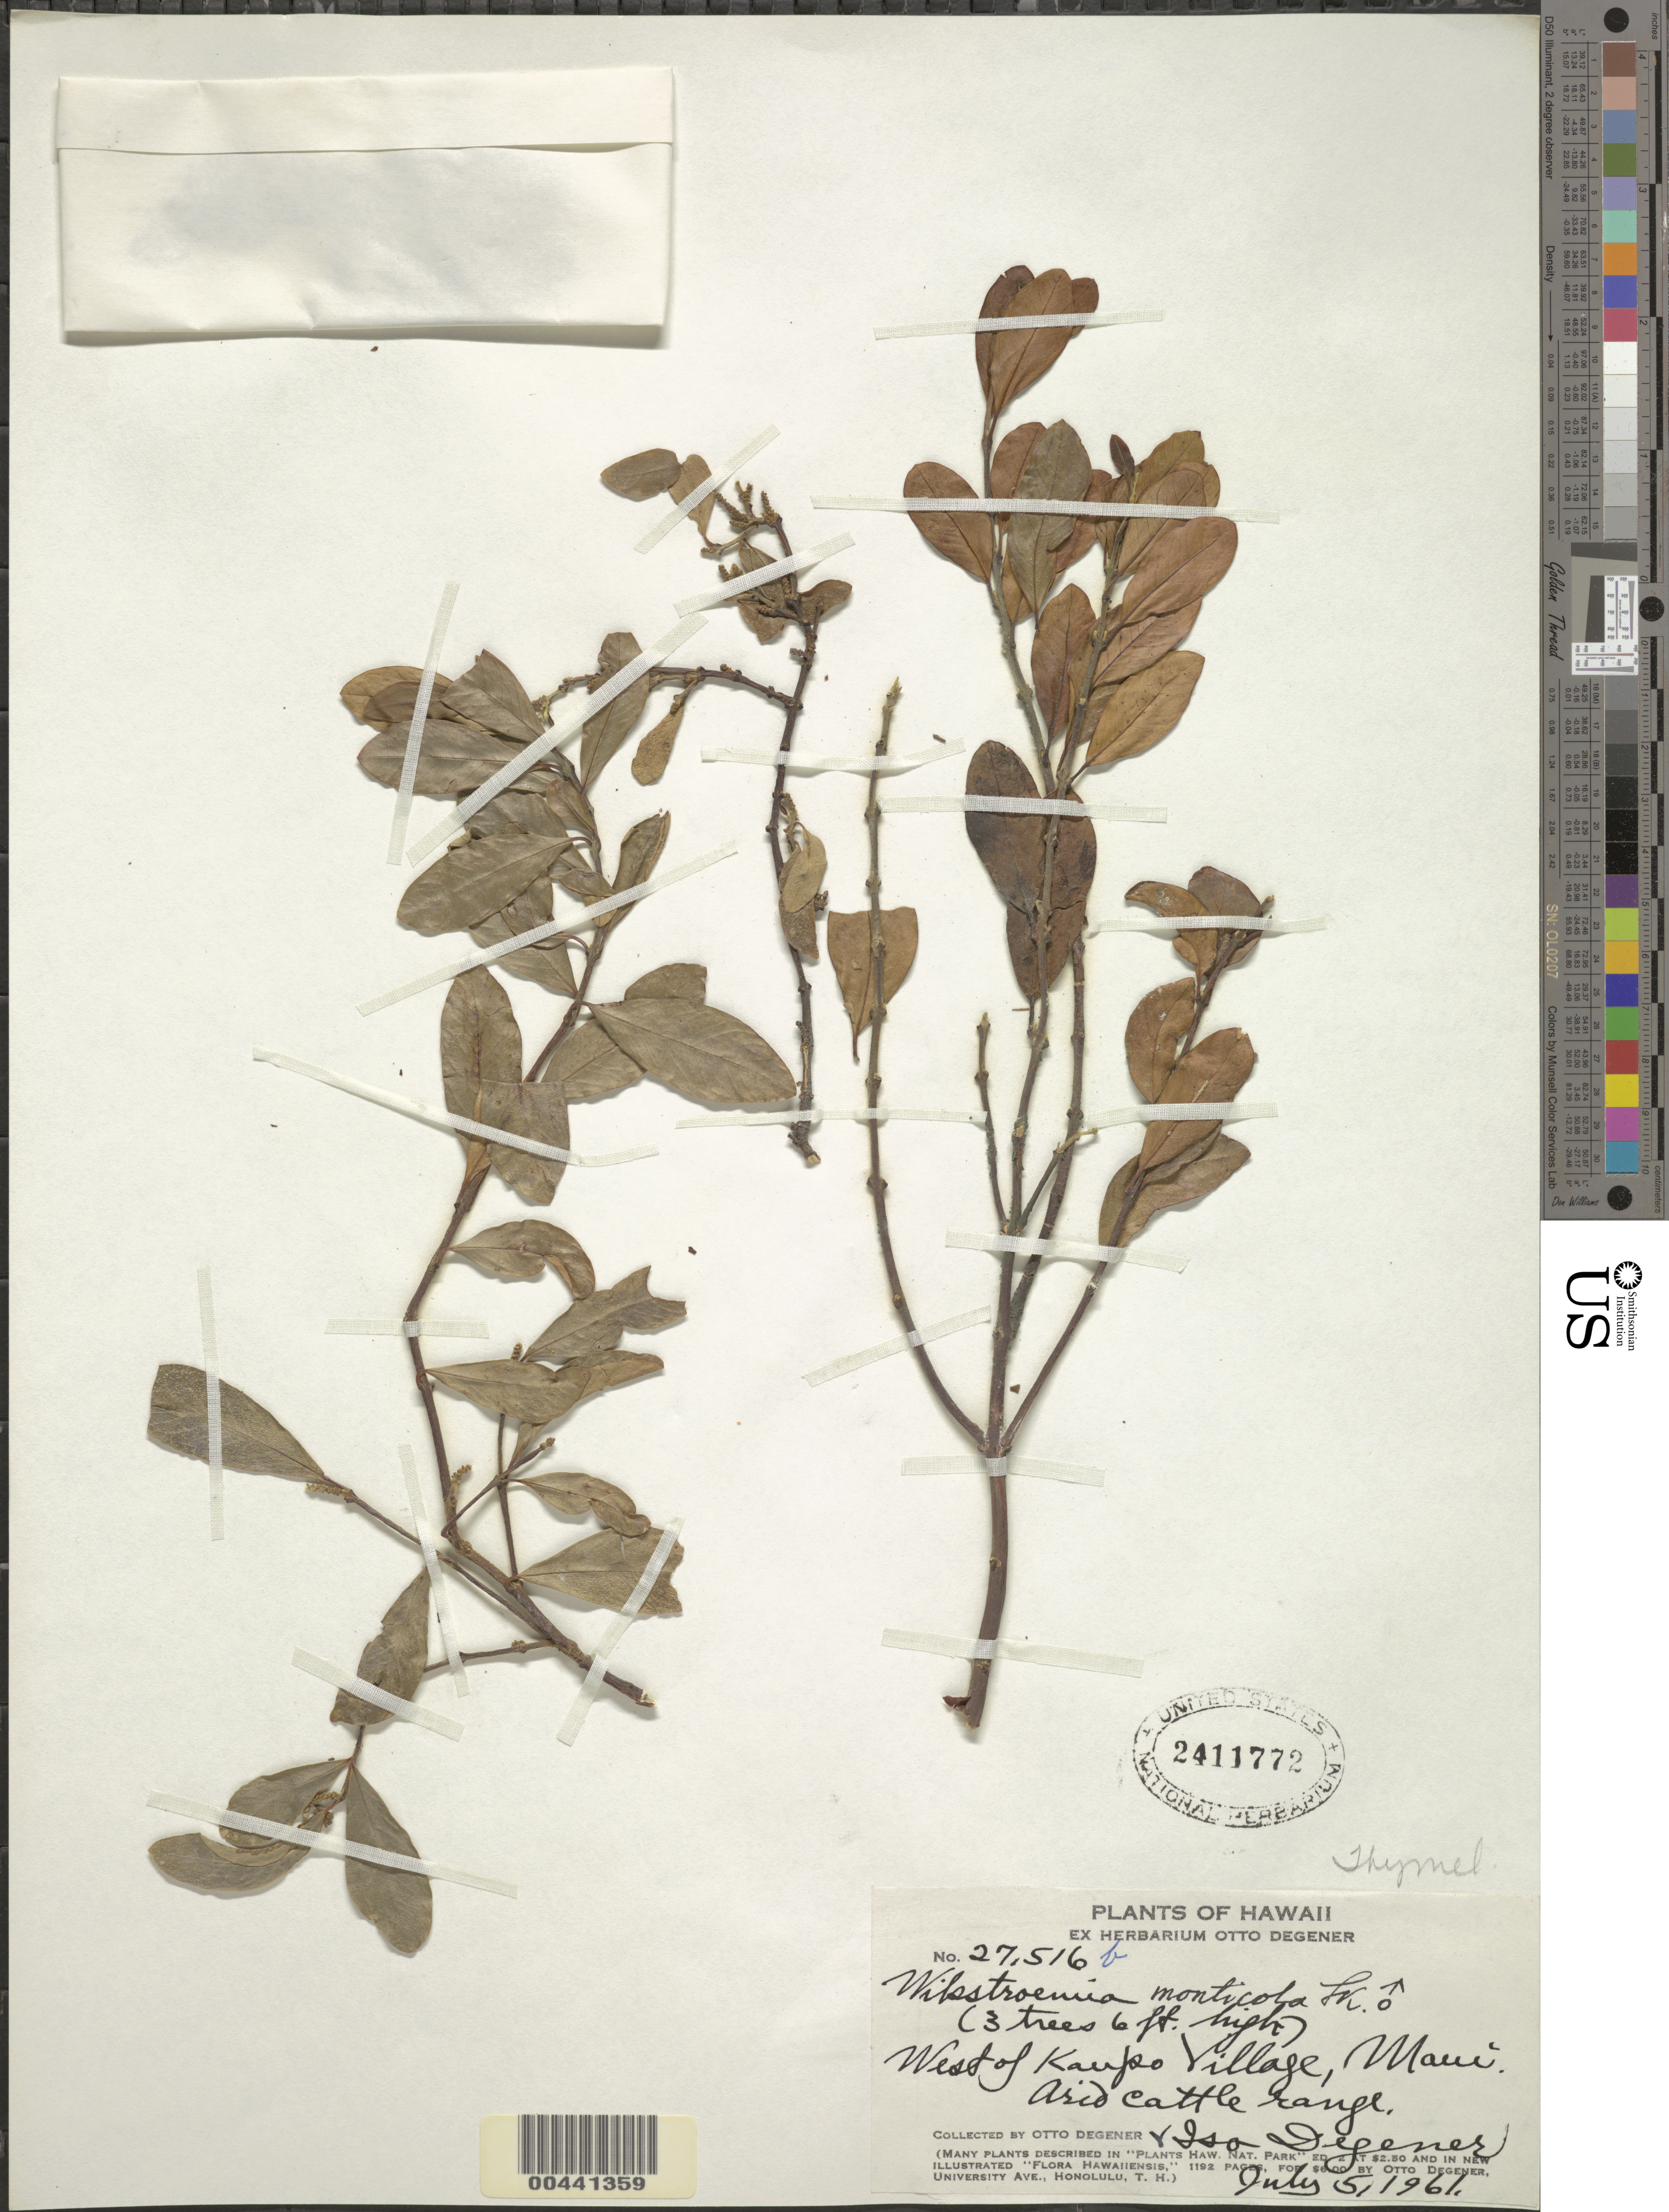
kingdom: Plantae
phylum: Tracheophyta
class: Magnoliopsida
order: Malvales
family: Thymelaeaceae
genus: Wikstroemia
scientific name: Wikstroemia monticola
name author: Skottsb.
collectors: O. Degener & I. Degener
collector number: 27516b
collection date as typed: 5 Jul 1961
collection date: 1961-07-05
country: United States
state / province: Hawaii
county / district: Maui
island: Maui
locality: W of Kaupo Village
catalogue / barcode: US 2411772